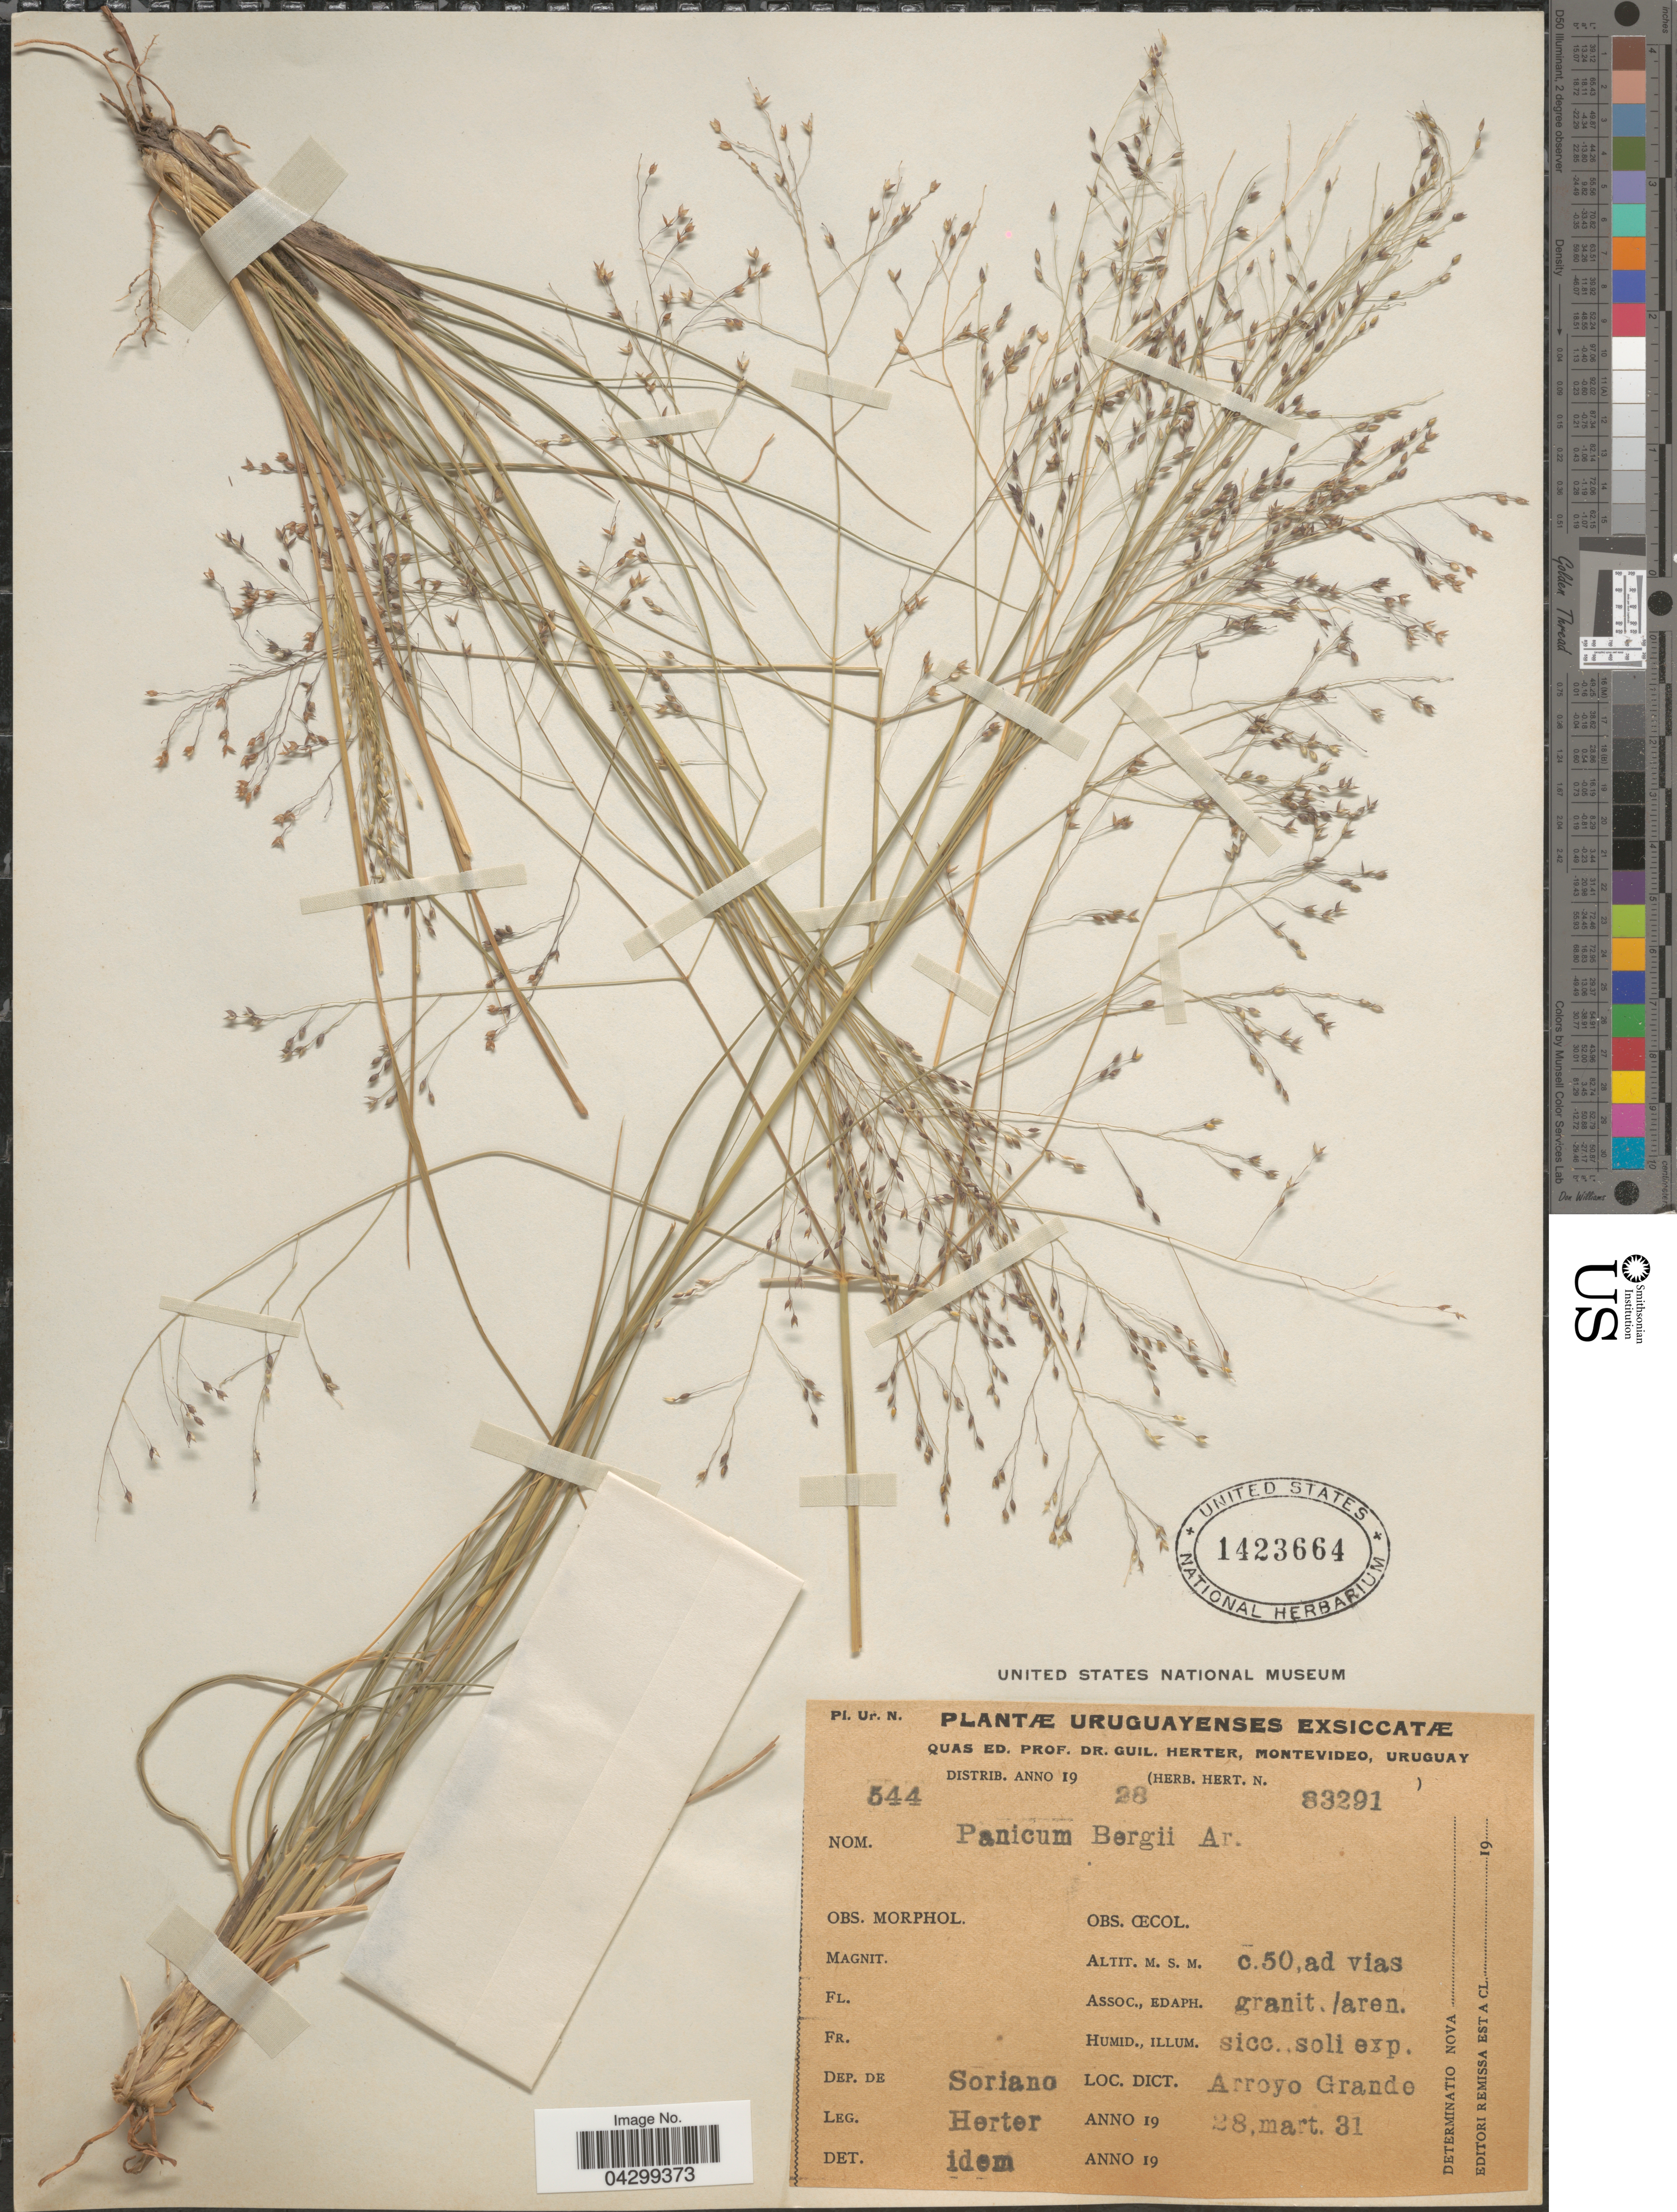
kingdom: Plantae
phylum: Tracheophyta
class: Liliopsida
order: Poales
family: Poaceae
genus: Panicum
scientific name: Panicum bergii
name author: Arechav.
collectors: G. Herter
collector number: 544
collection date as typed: Transcribed d/m/y: 28/3/31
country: Uruguay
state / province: Soriano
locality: Dep. de Soriano. Loc. Dict. Arroyo Grande.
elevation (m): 50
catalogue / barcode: US 1423664